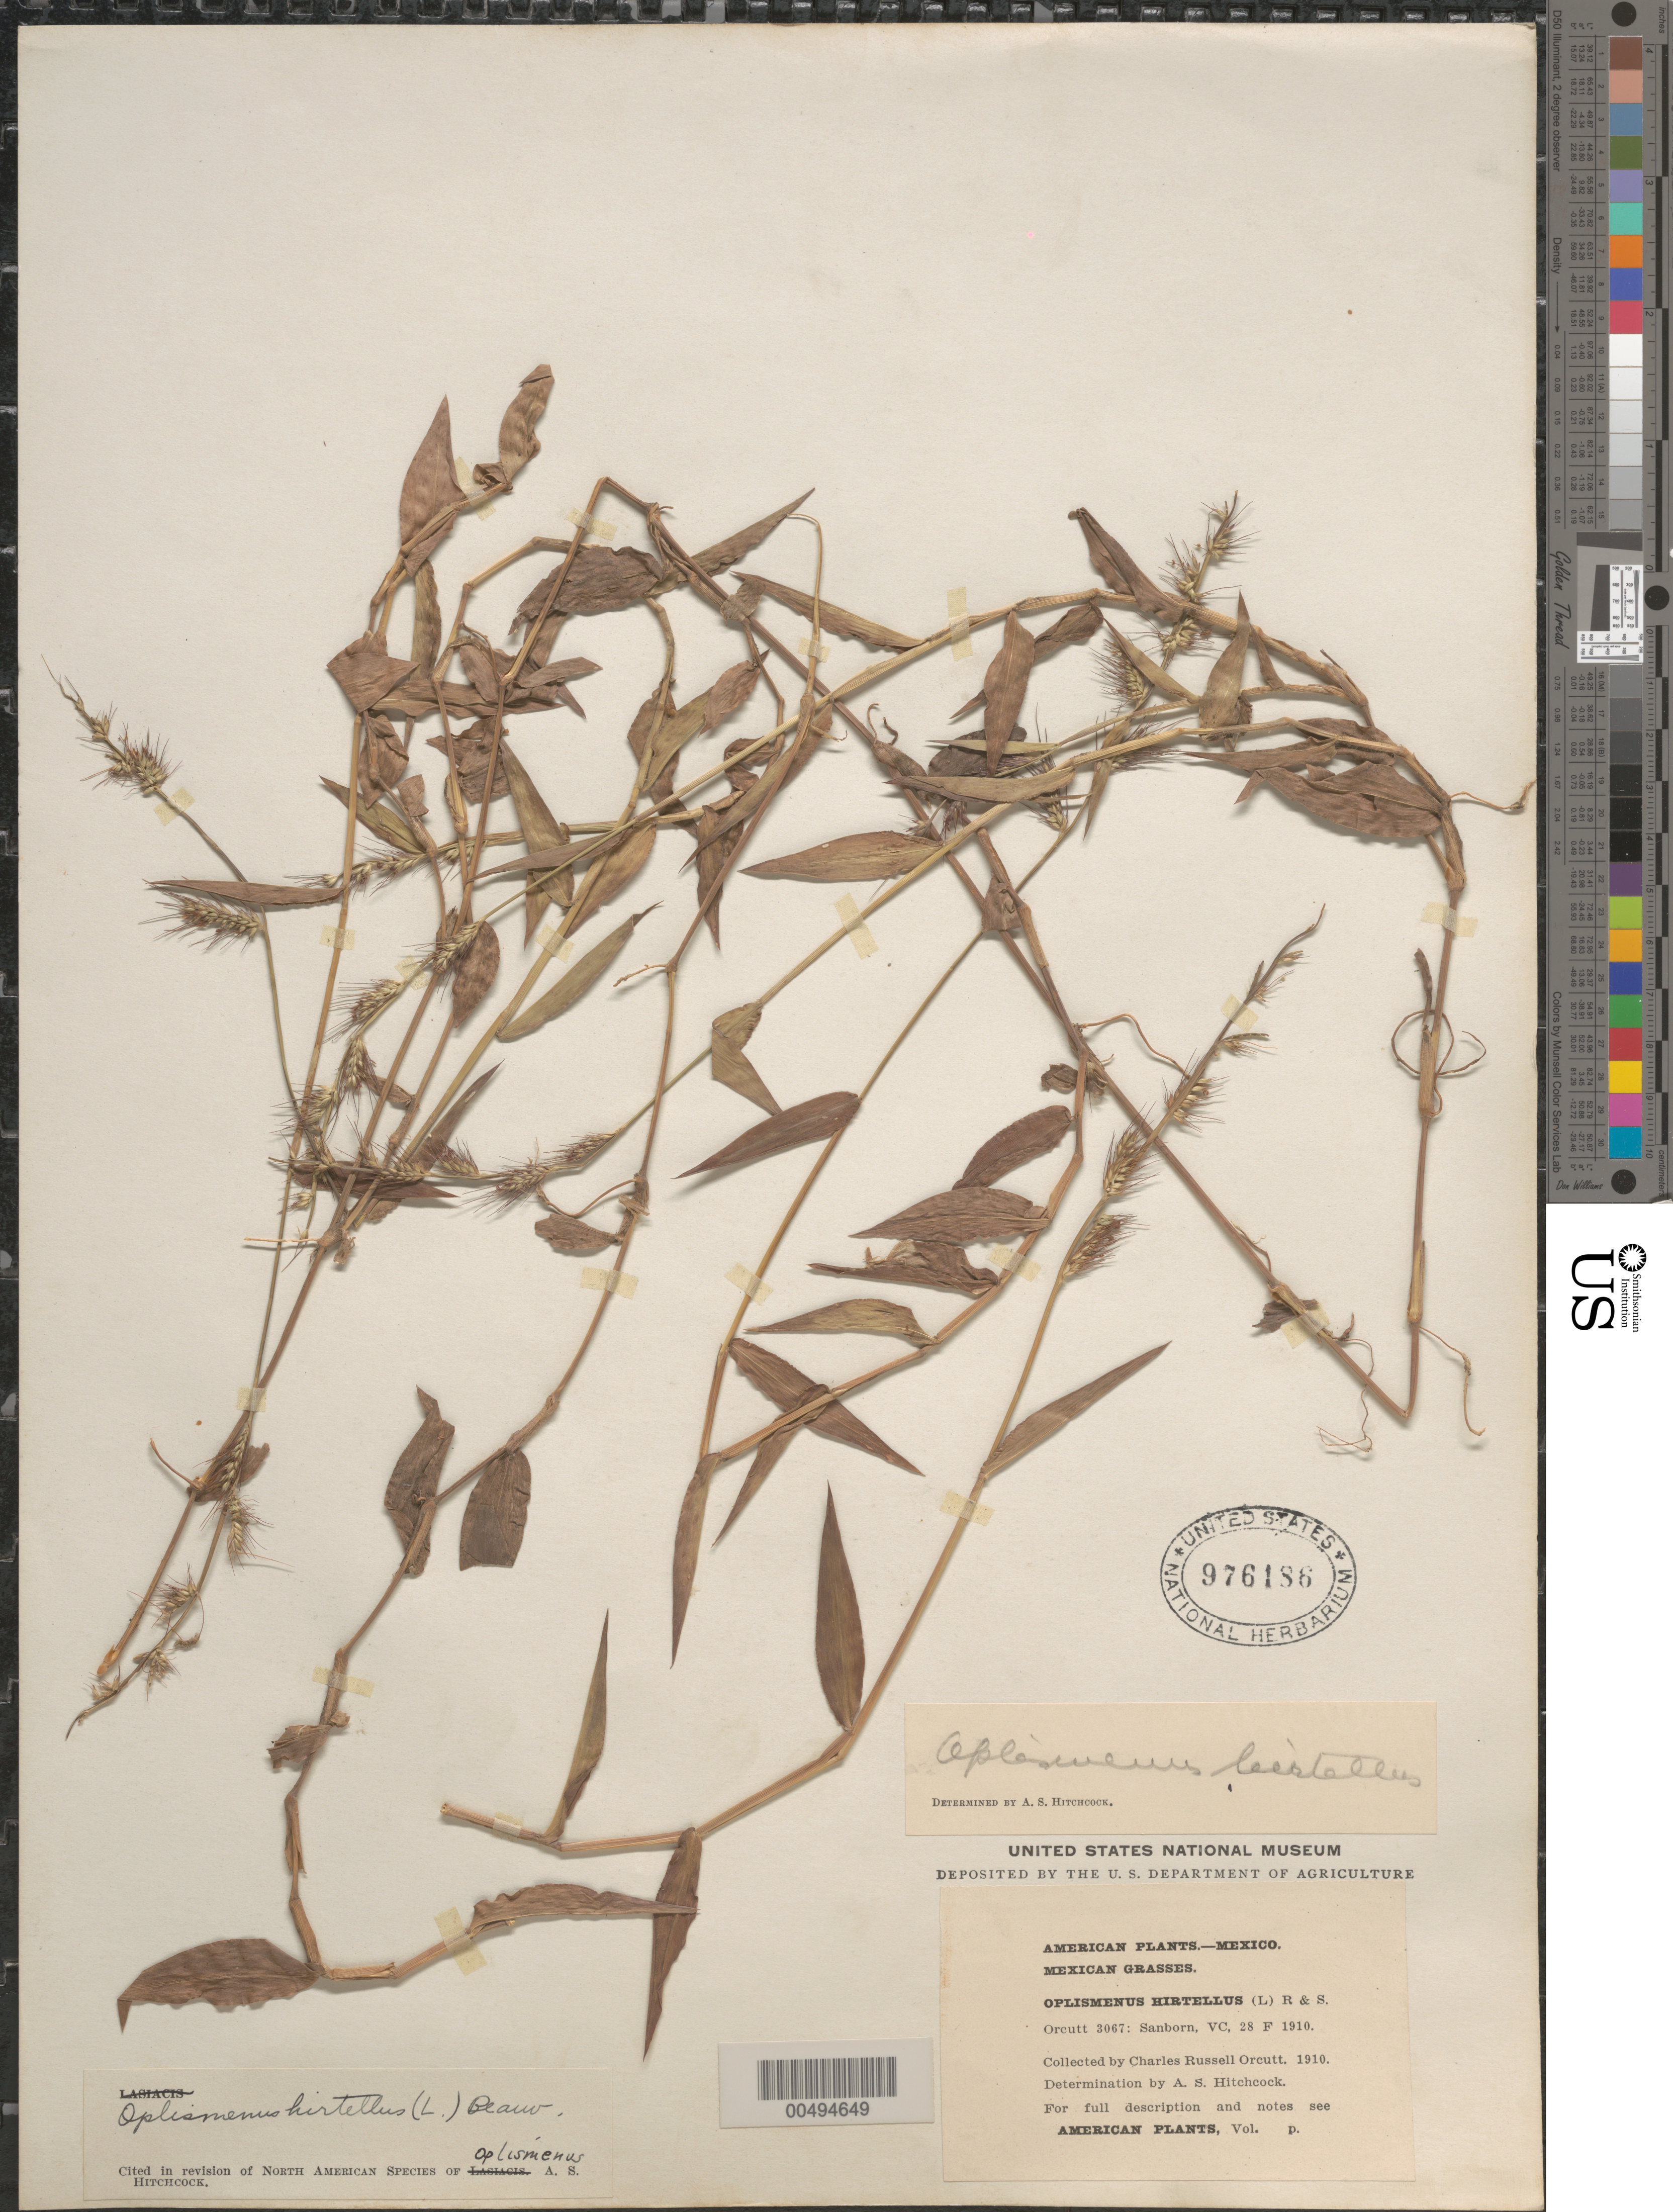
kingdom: Plantae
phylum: Tracheophyta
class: Liliopsida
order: Poales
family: Poaceae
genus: Oplismenus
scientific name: Oplismenus hirtellus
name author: (L.) P. Beauv.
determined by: Hitchcock, Albert S.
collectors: C. R. Orcutt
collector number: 3067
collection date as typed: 28 Feb 1910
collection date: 1910-02-28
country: Mexico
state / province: Veracruz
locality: Sanborn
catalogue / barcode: US 976186